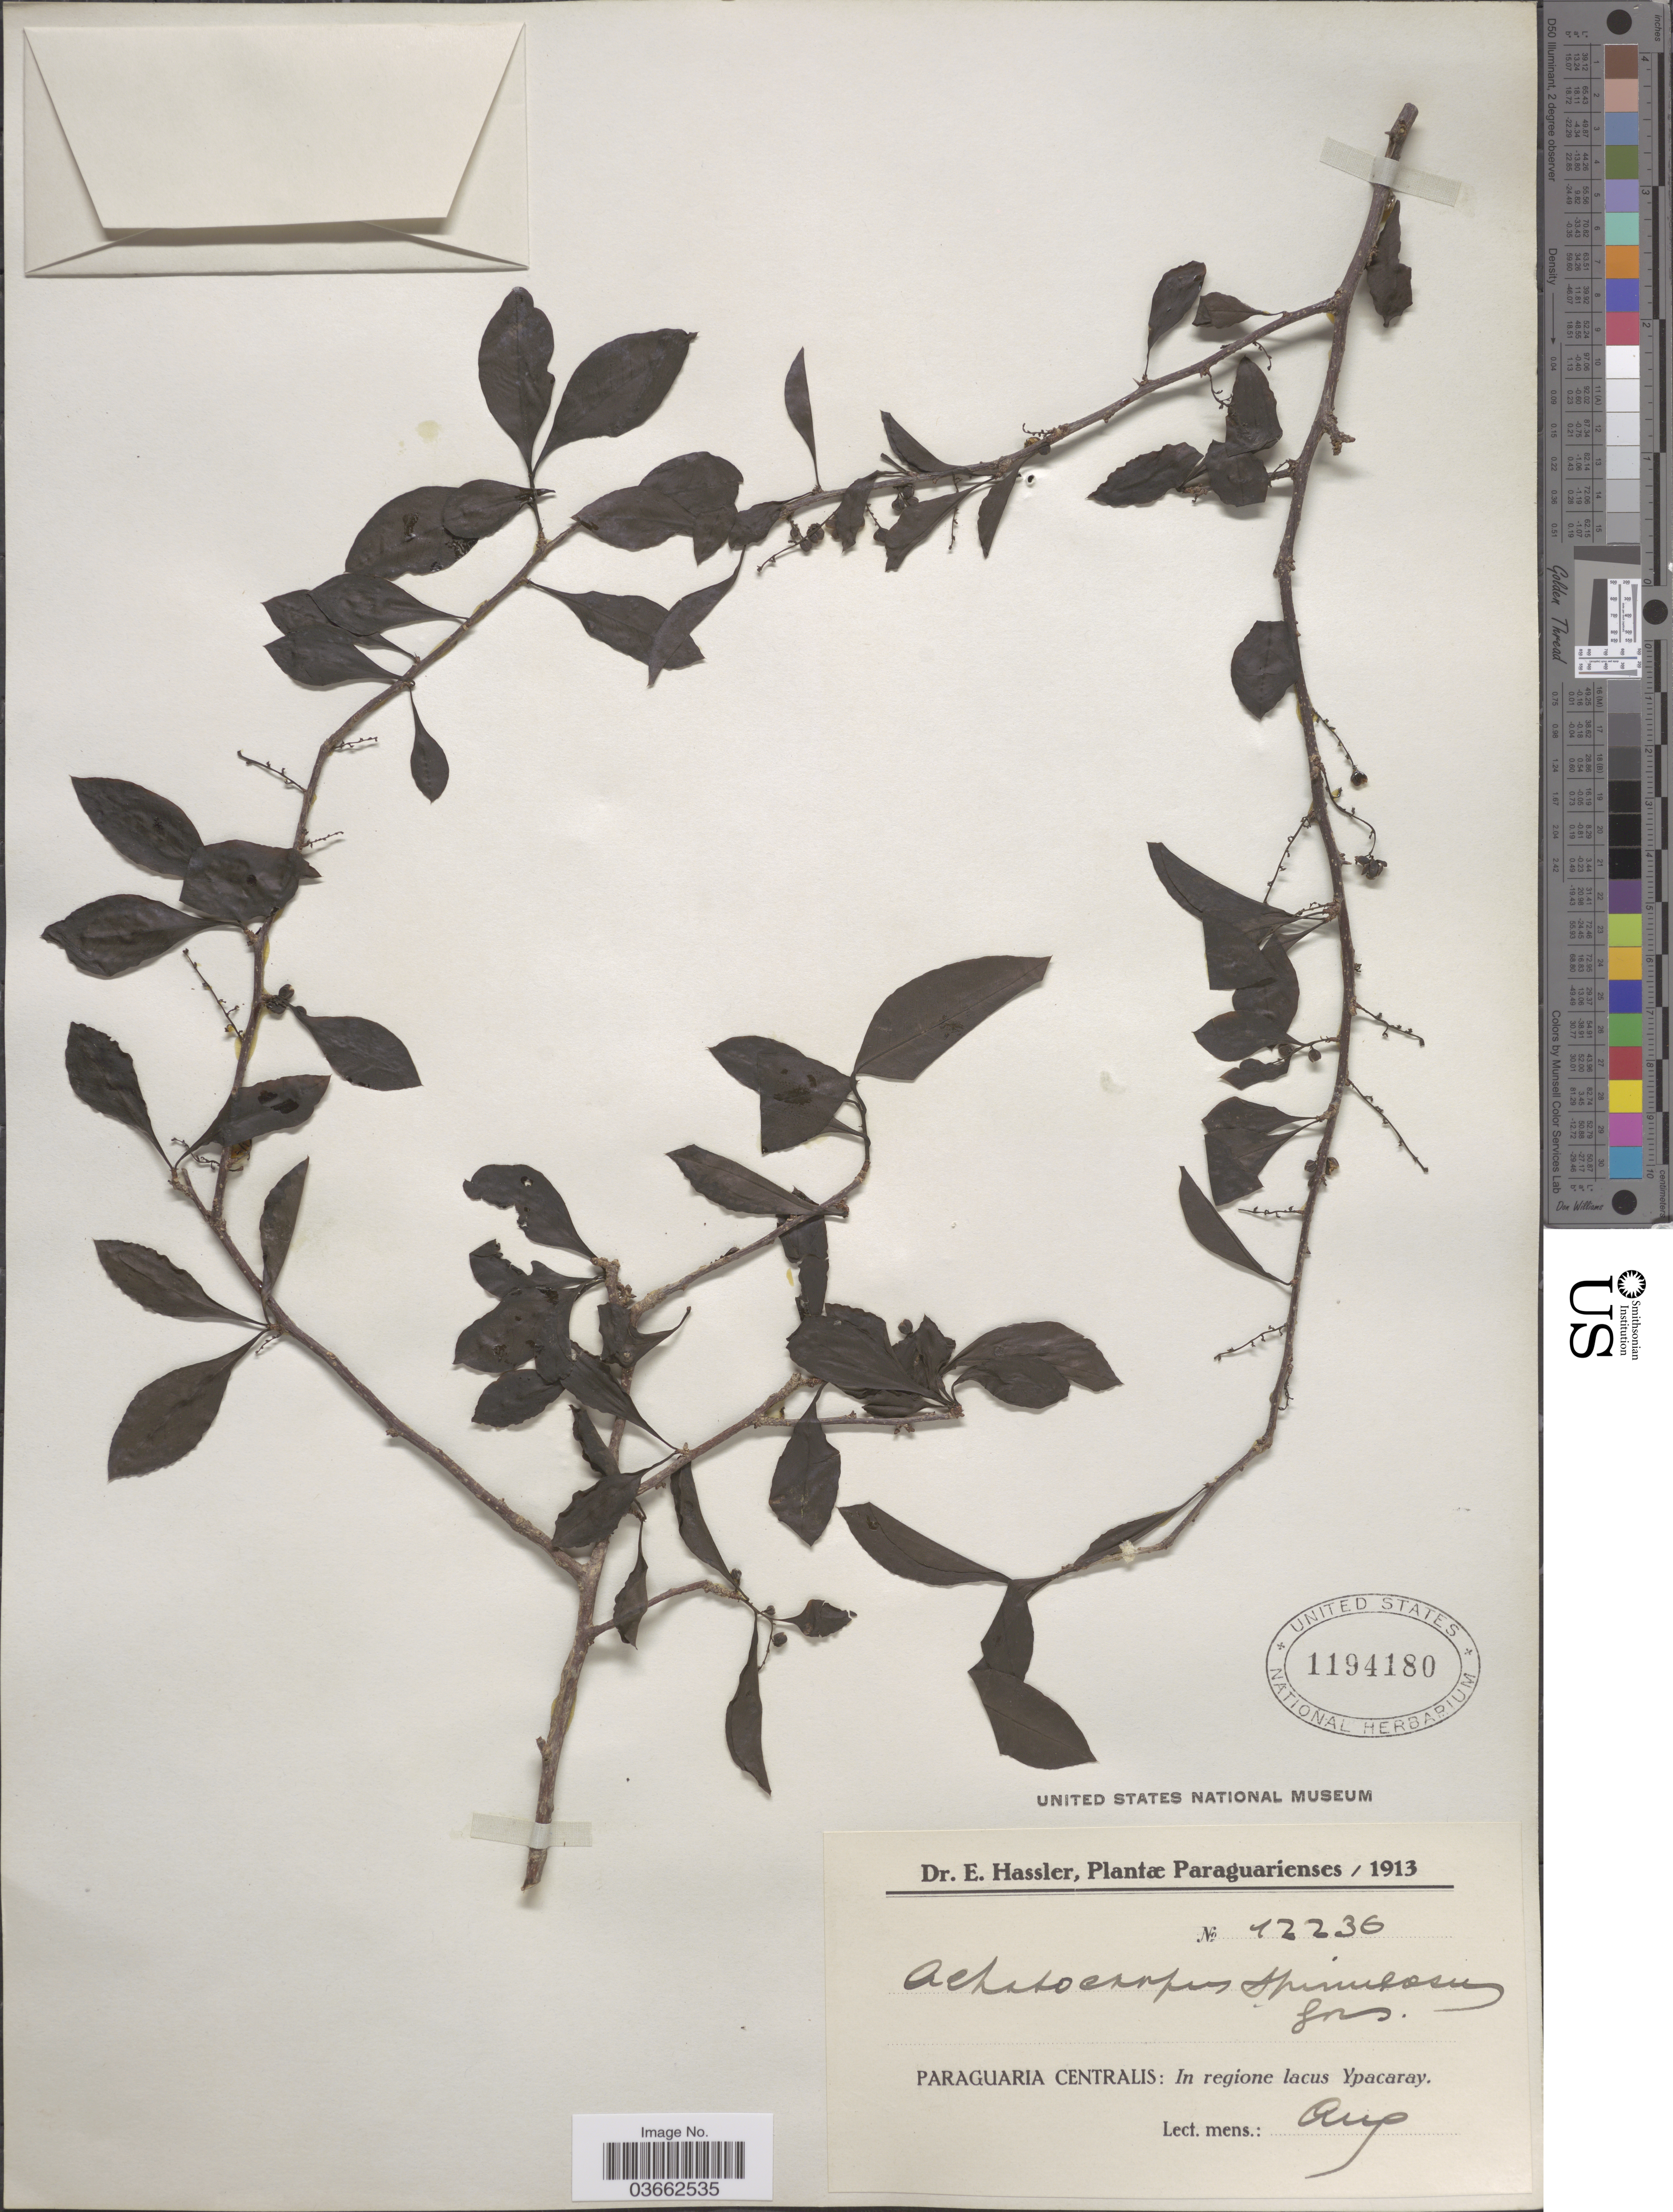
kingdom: Plantae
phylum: Tracheophyta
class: Magnoliopsida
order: Caryophyllales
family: Achatocarpaceae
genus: Achatocarpus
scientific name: Achatocarpus spinulosus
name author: Griseb.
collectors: E. Hassler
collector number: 12236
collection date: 1913-08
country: Paraguay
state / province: Paraguari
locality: Paraguaria Centralis: In regione lacus Ypacaray.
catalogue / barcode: US 1194180